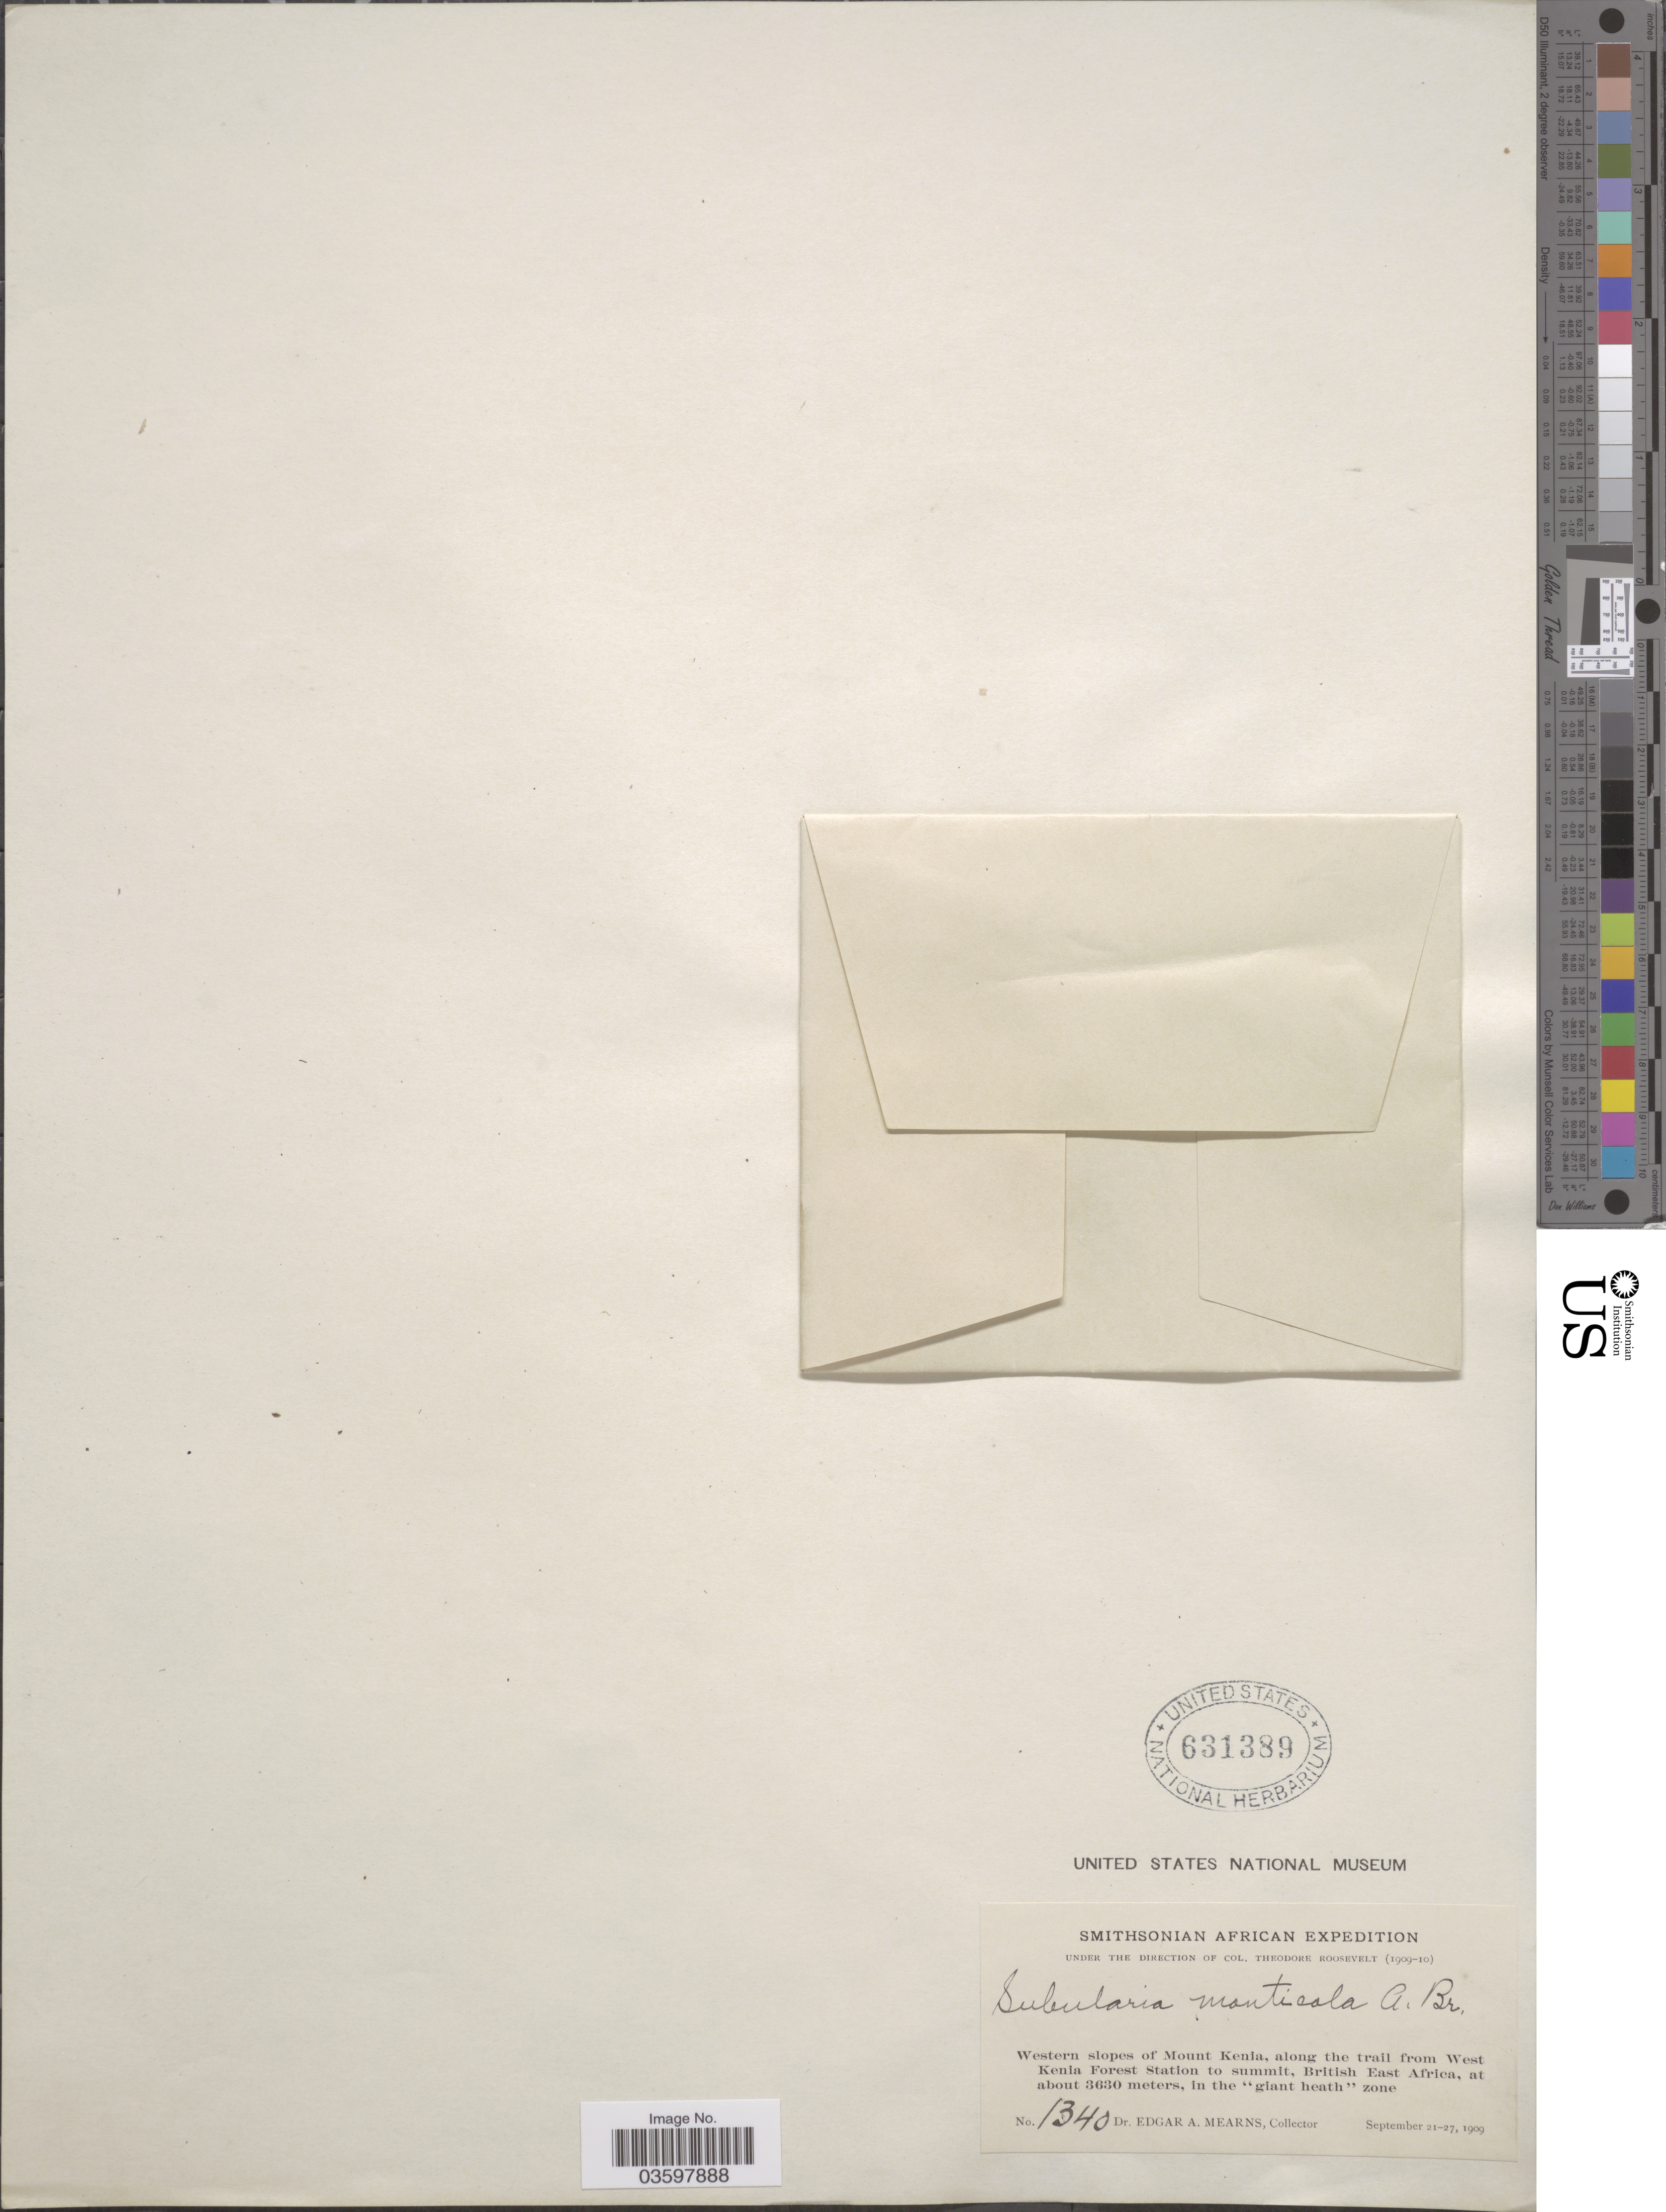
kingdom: Plantae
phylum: Tracheophyta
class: Magnoliopsida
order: Brassicales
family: Brassicaceae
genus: Subularia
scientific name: Subularia monticola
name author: A. Braun ex Schweinf.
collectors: E. A. Mearns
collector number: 1340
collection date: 1909-09-21/1909-09-27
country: Kenya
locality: Western slopes of Mount Kenia, along the trail from West Kenia Forest Station to summit, British East Africa.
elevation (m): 3630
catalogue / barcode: US 631389